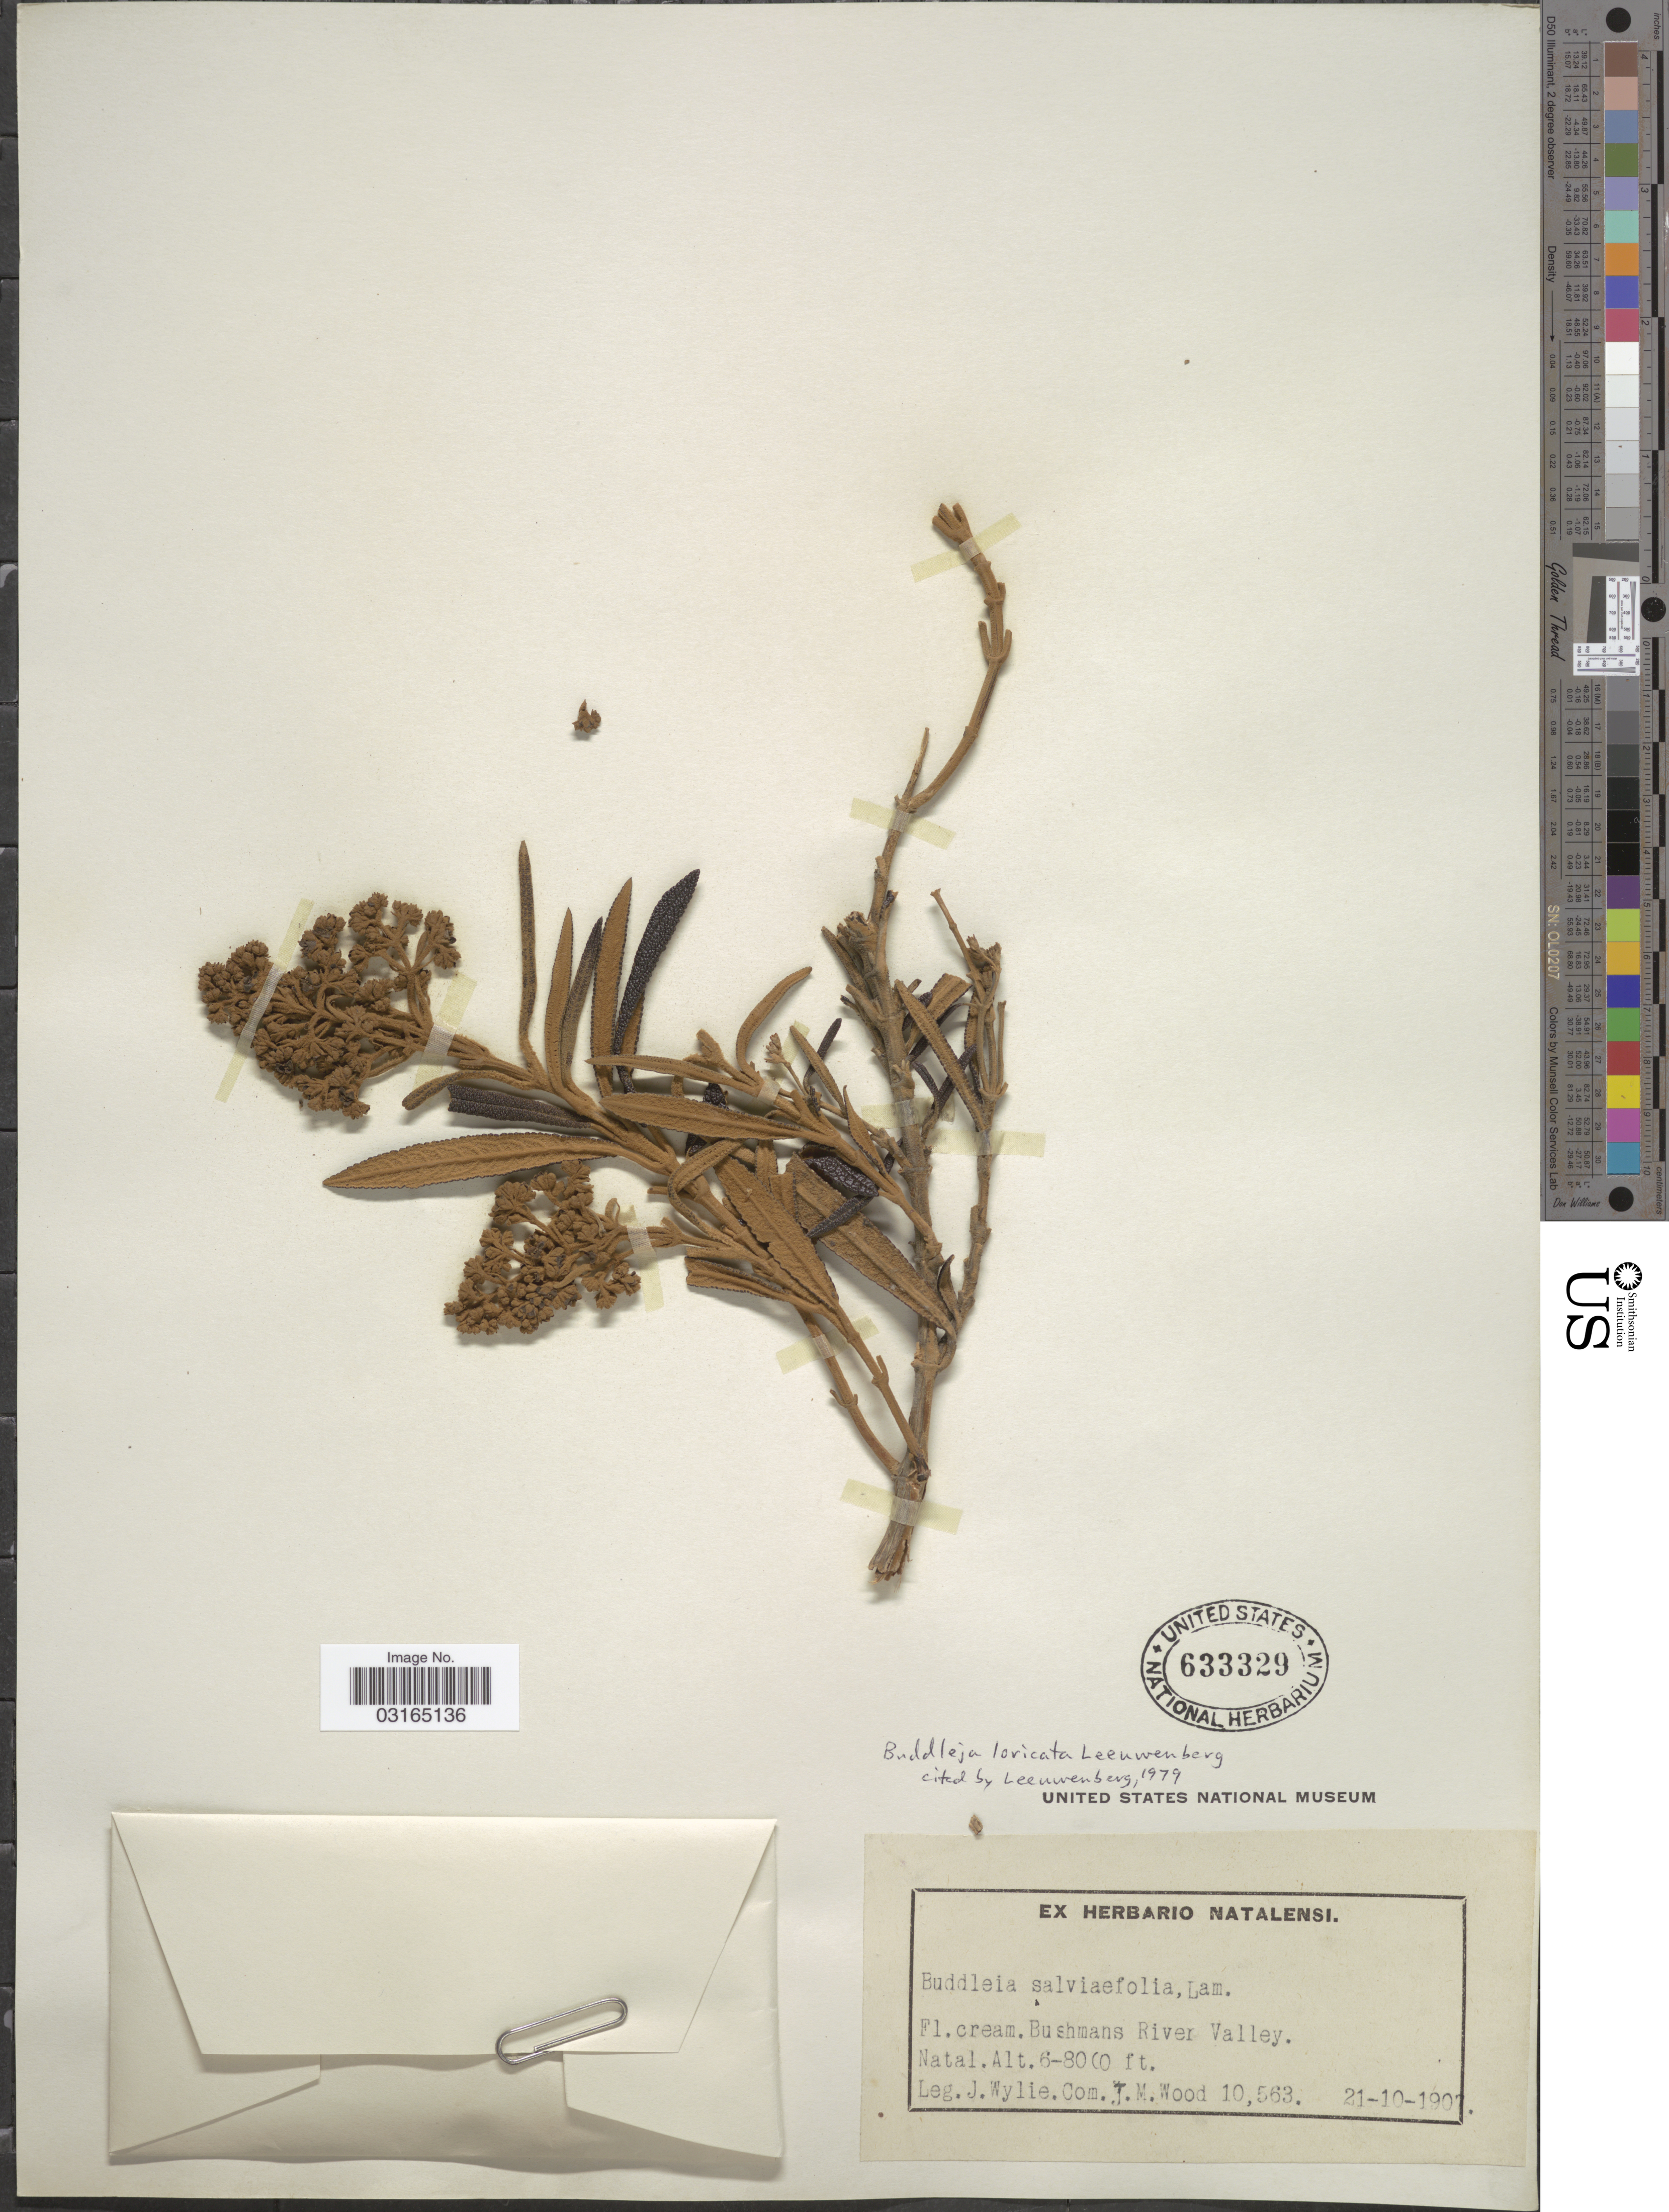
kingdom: Plantae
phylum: Tracheophyta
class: Magnoliopsida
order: Lamiales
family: Scrophulariaceae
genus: Buddleja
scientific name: Buddleja loricata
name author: Leeuwenb.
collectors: J. Wylie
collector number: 10563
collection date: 1907-10-21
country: South Africa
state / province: KwaZulu-Natal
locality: Bushmans River Valley. Natal.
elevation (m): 1829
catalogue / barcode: US 633329